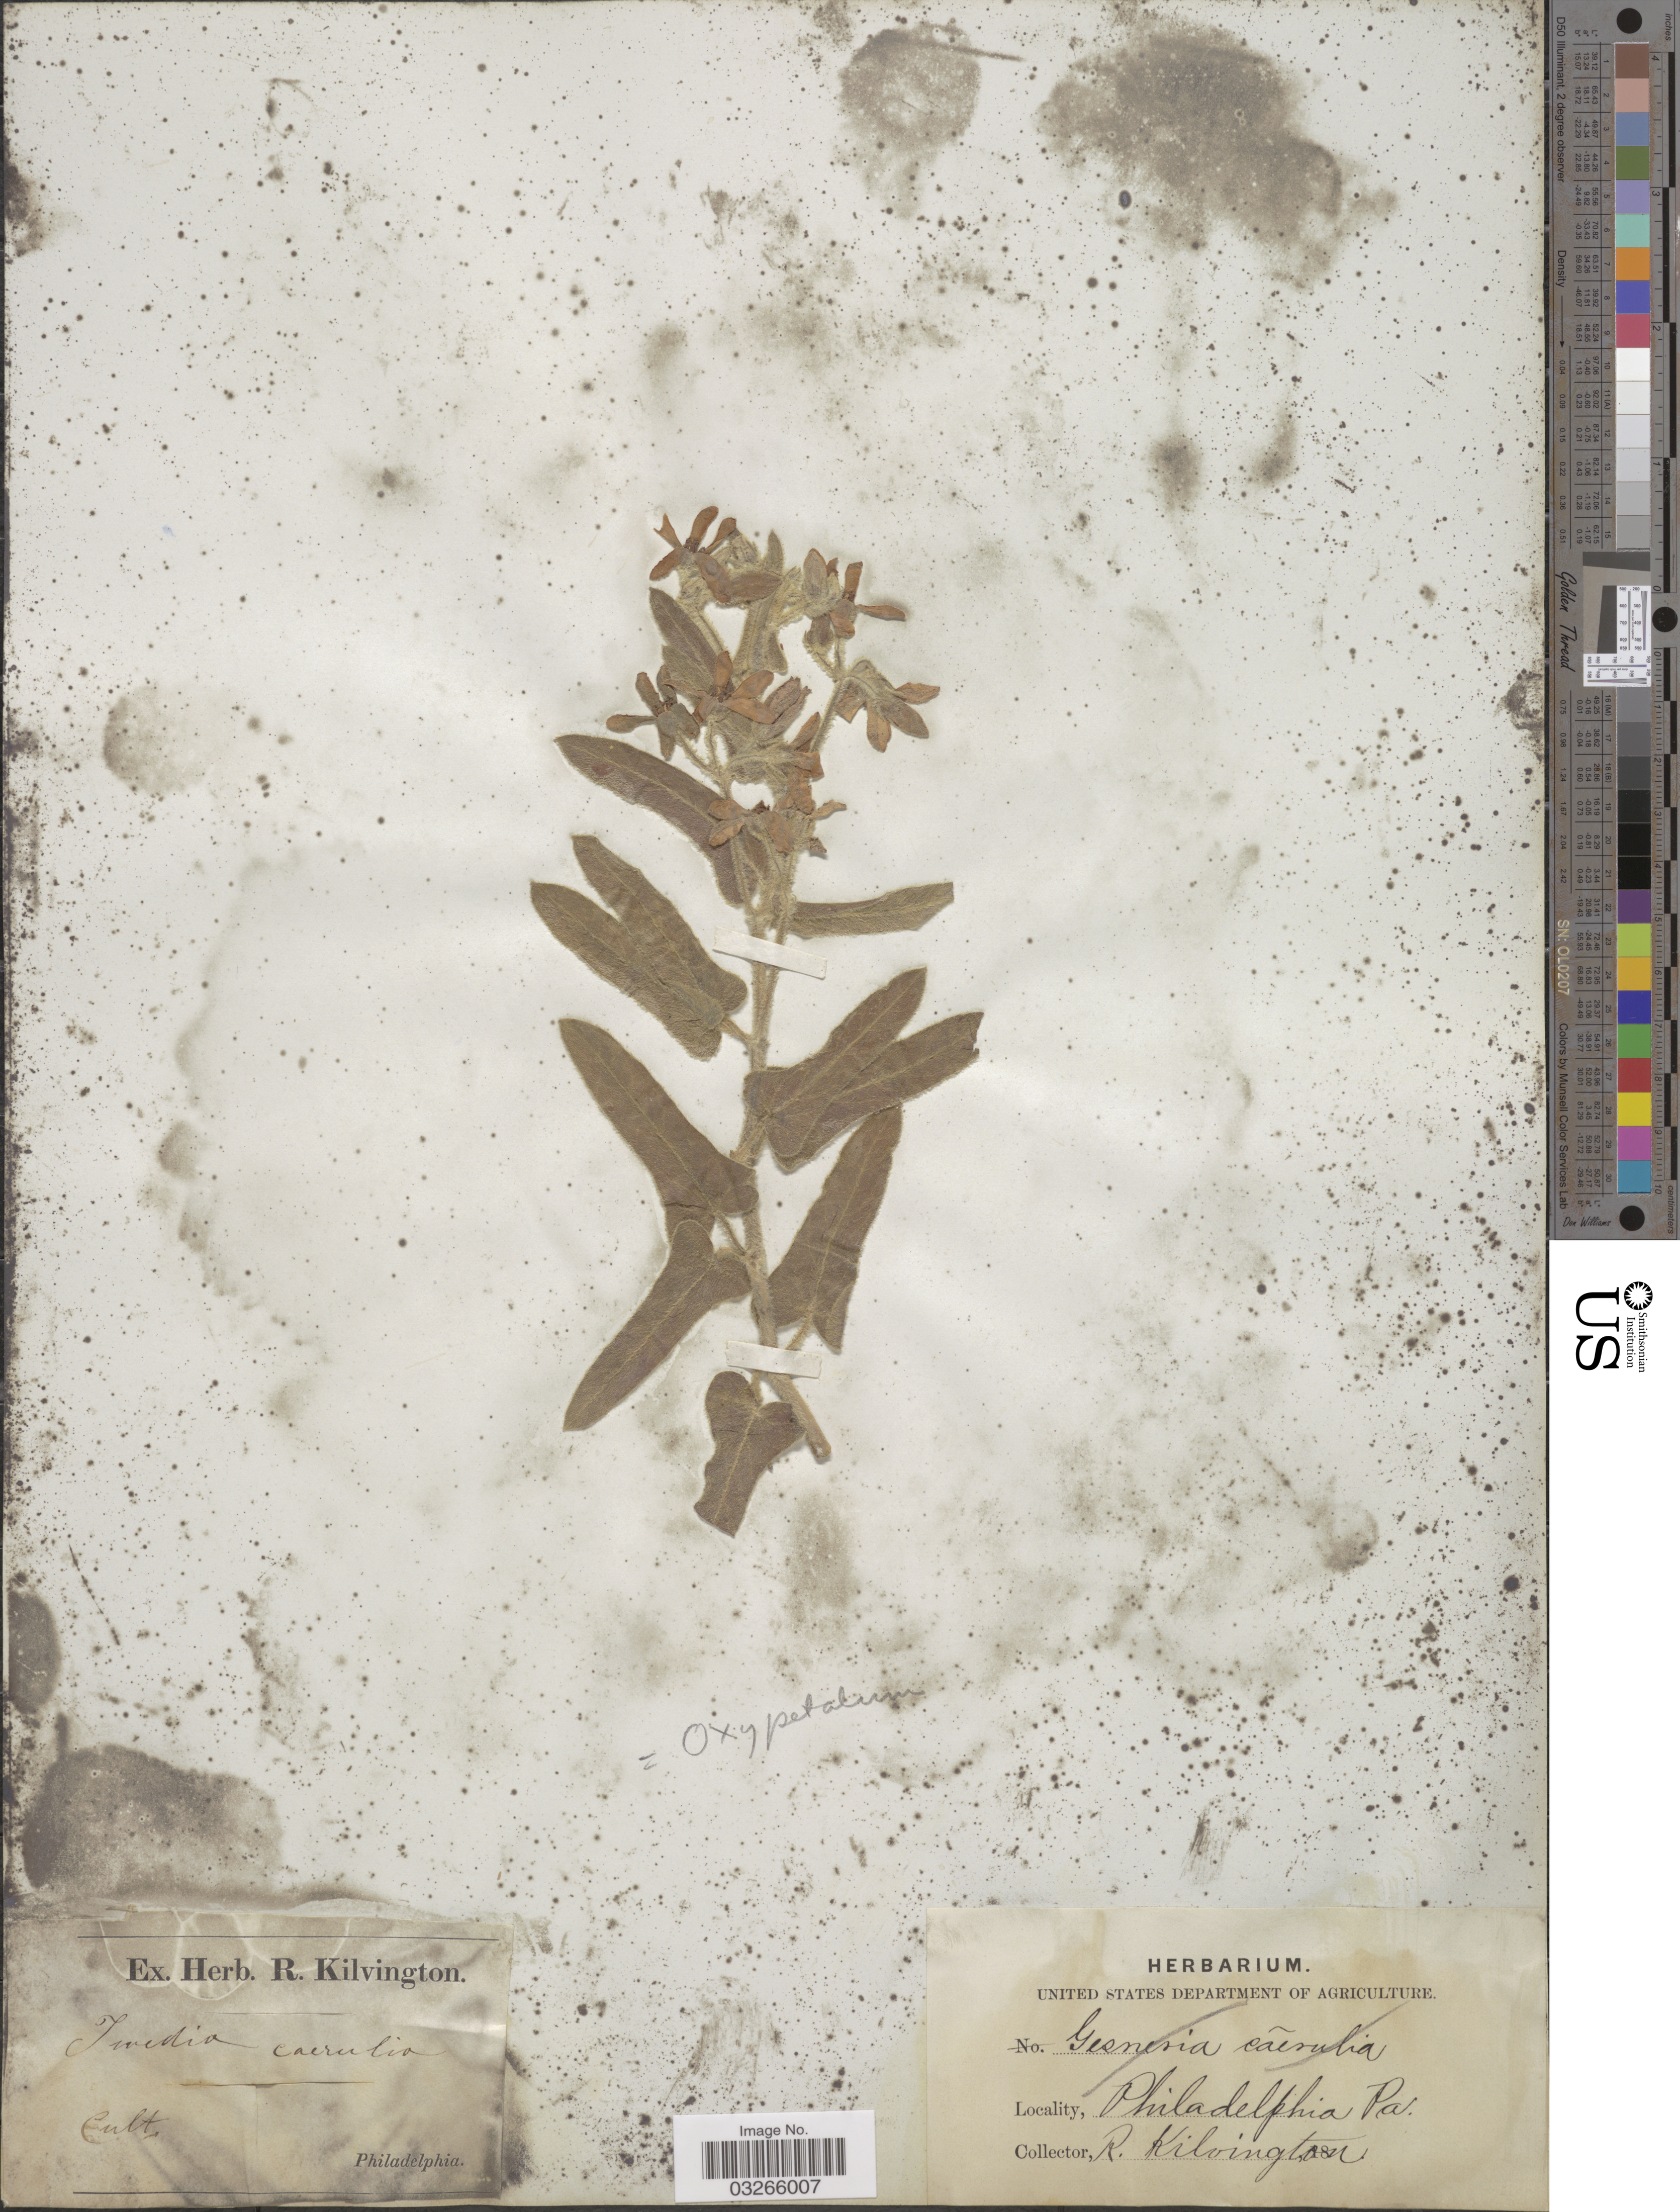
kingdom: Plantae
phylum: Tracheophyta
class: Magnoliopsida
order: Gentianales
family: Apocynaceae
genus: Oxypetalum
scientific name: Oxypetalum coeruleum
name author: (D. Don ex Sweet) Decne.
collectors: R. Kilvington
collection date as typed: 18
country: United States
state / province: Pennsylvania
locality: Philadelphia, Pa.